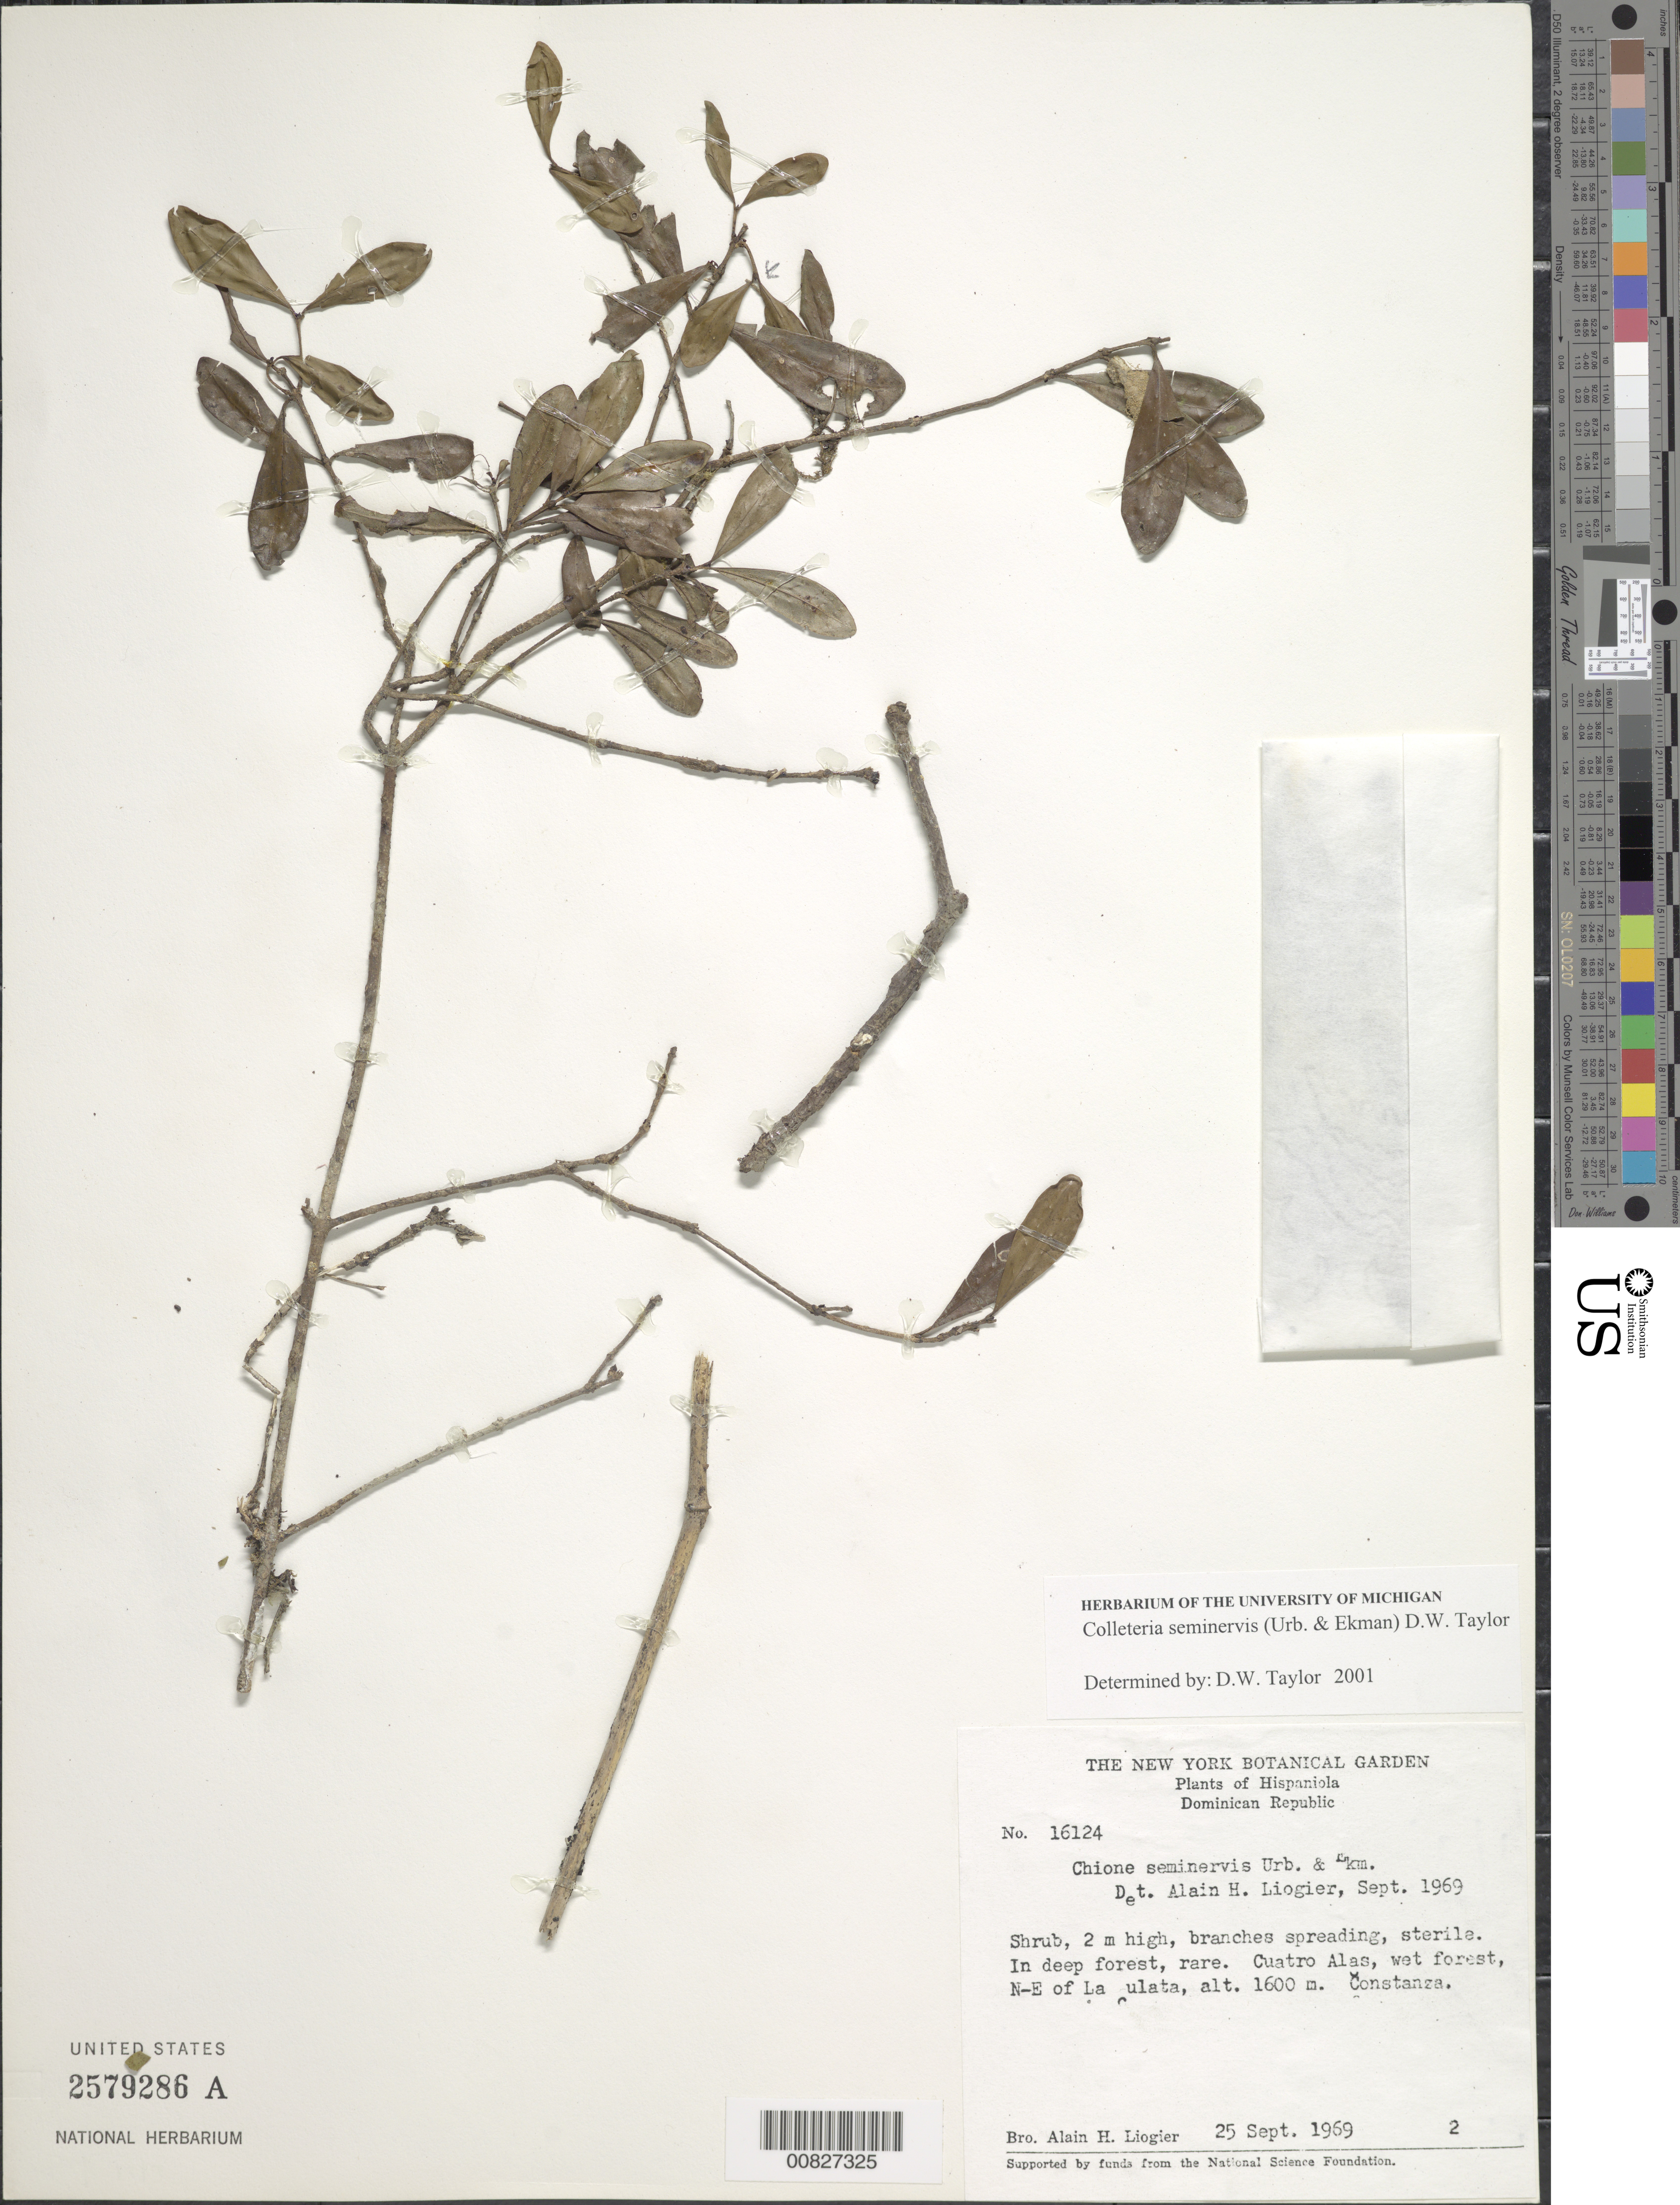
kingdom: Plantae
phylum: Tracheophyta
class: Magnoliopsida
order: Gentianales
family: Rubiaceae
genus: Colleteria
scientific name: Colleteria seminervis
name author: (Urb. & Ekman) D.W. Taylor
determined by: Taylor, D. W., (MICH), University of Michigan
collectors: A. H. Liogier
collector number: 16124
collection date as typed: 25 Sep 1969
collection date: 1969-09-25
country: Dominican Republic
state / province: La Vega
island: Hispaniola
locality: Cuatro Alas, NE of La Culata, Constanza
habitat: In deep wet forest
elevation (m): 1600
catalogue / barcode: US 2579286